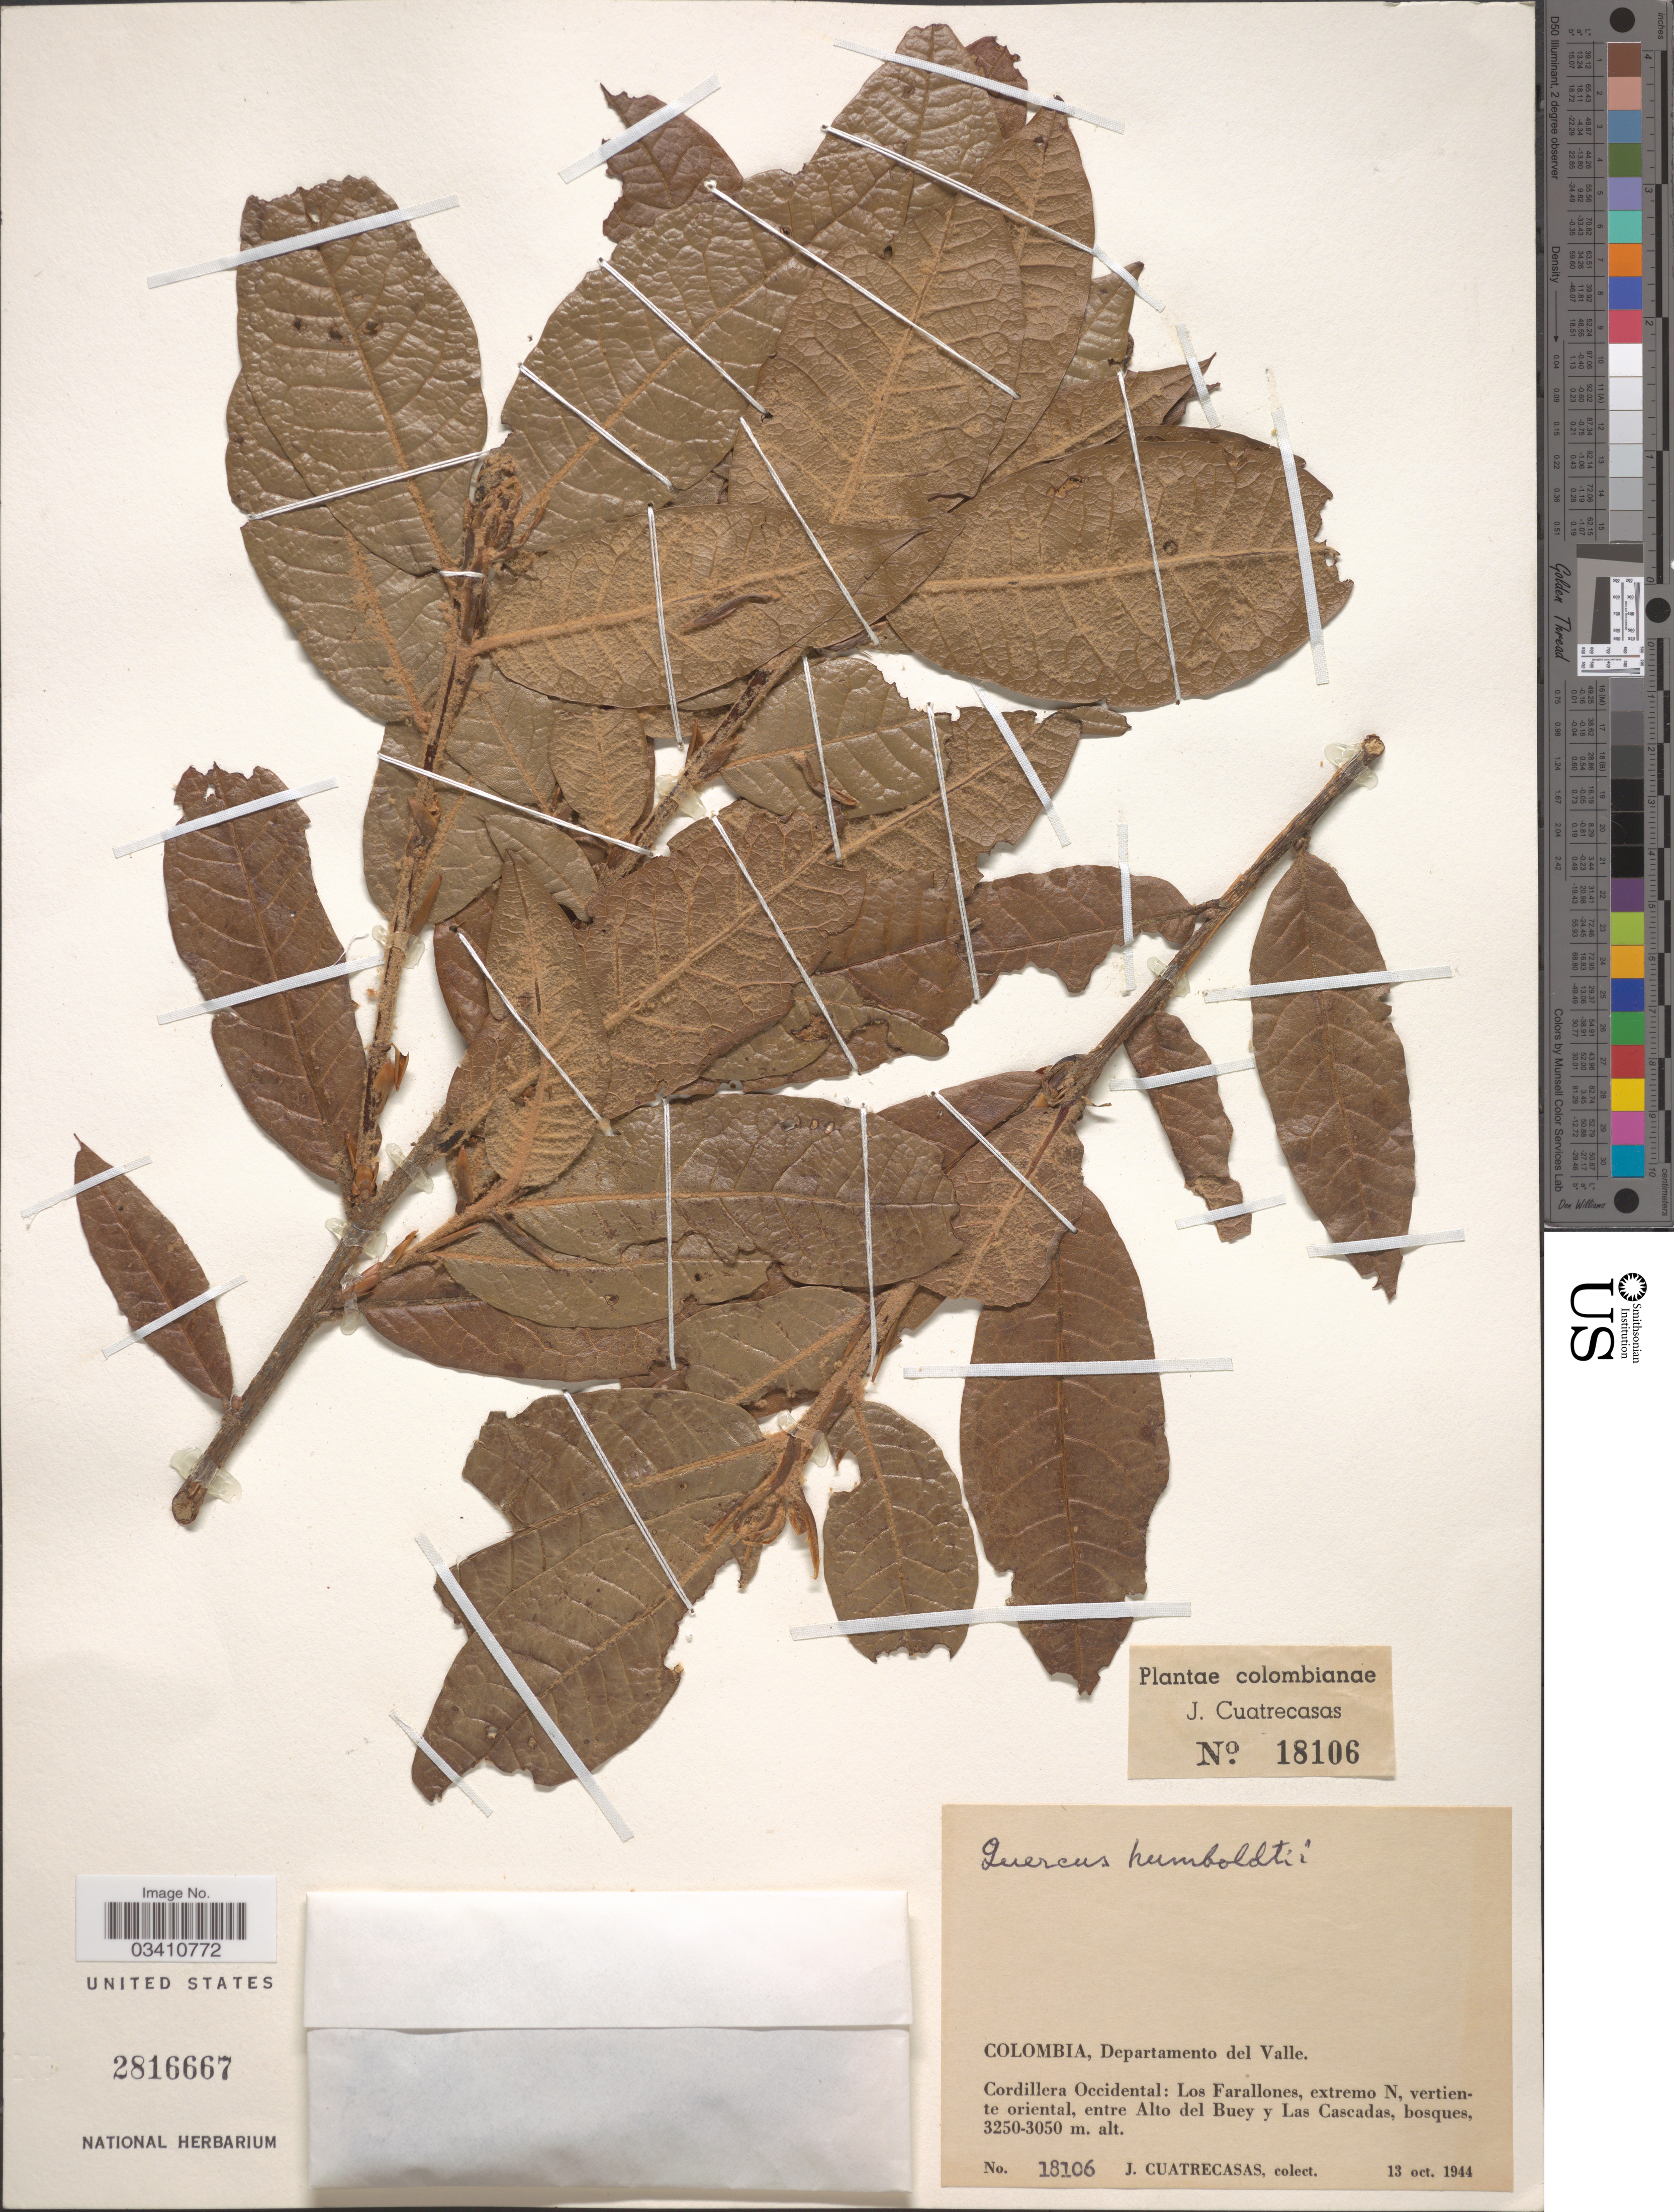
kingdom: Plantae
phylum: Tracheophyta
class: Magnoliopsida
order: Fagales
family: Fagaceae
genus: Quercus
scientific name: Quercus humboldtii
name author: Bonpl.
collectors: J. Cuatrecasas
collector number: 18106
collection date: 1944-10-13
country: Colombia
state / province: Valle del Cauca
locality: Departamento del Valle. Cordillera Occidental: Los Farallones, extremo N, vertiente oriental, entre Alto del Buey y Las Cascadas.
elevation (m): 3050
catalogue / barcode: US 2816667